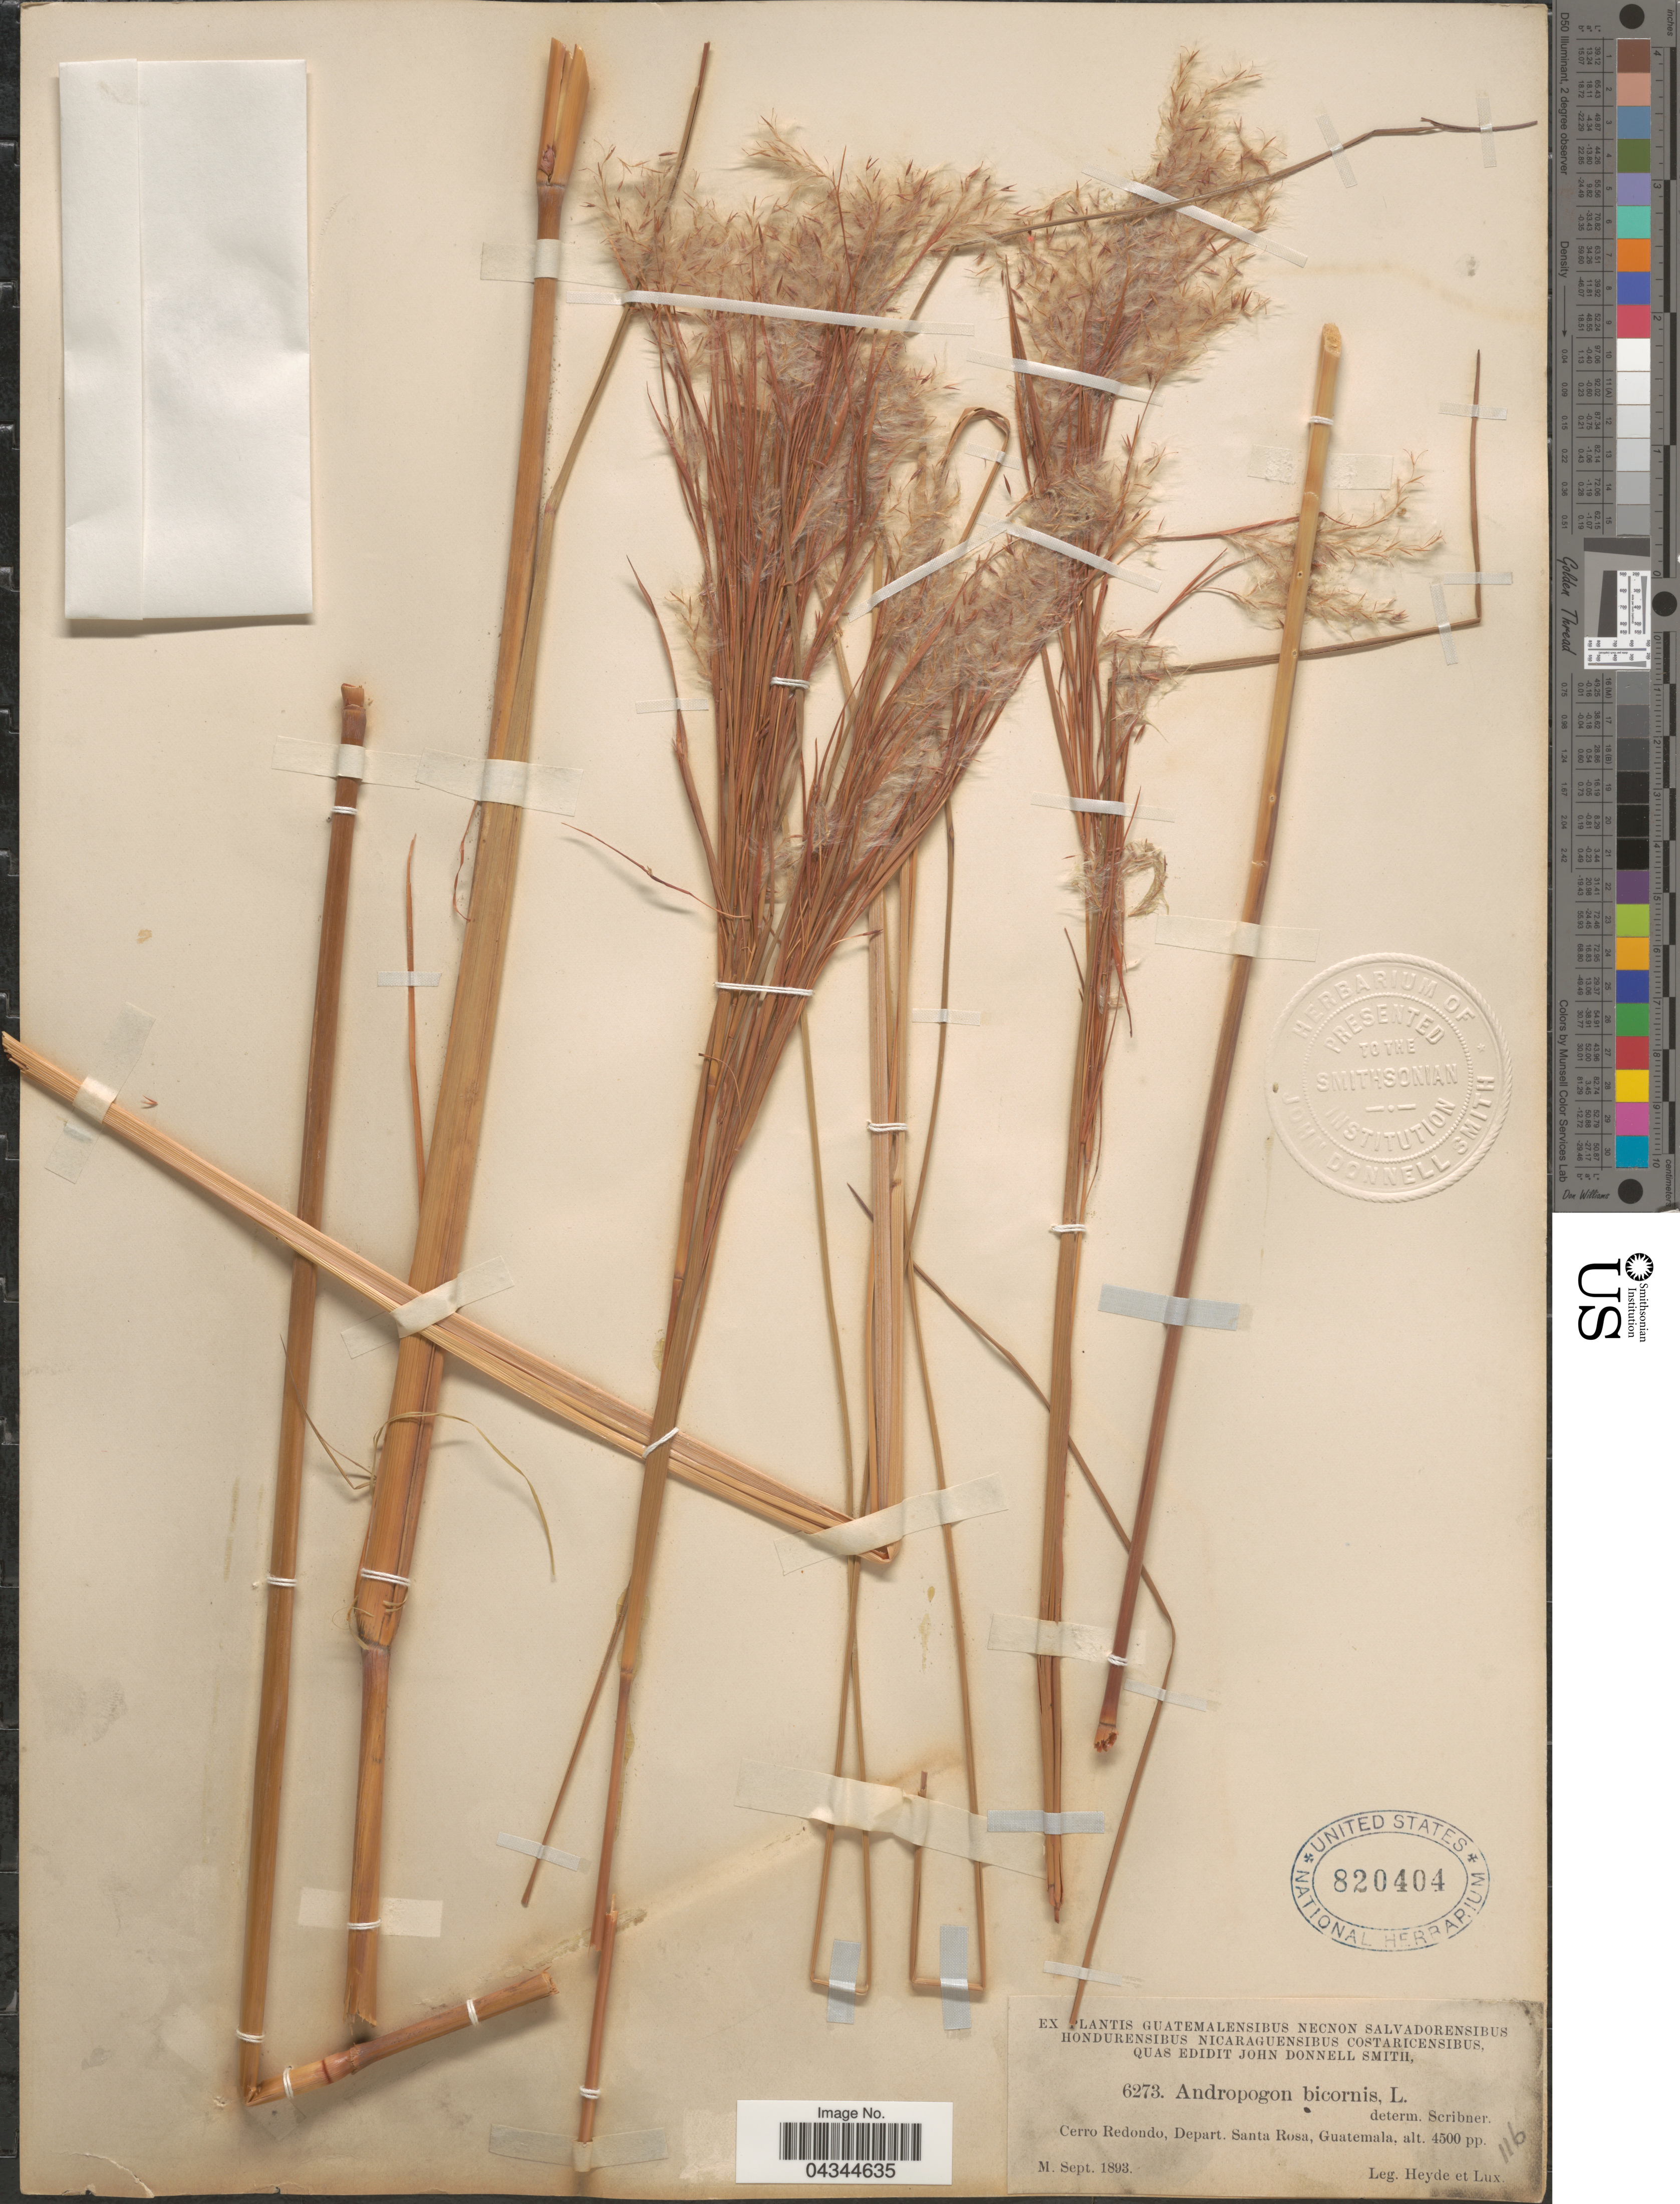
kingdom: Plantae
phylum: Tracheophyta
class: Liliopsida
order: Poales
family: Poaceae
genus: Andropogon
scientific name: Andropogon bicornis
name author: L.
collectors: Heyde & Lux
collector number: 6273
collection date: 1893-09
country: Guatemala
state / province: Santa Rosa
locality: Cerro Redondo, Depart. Santa Rosa.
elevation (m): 1372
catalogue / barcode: US 820404